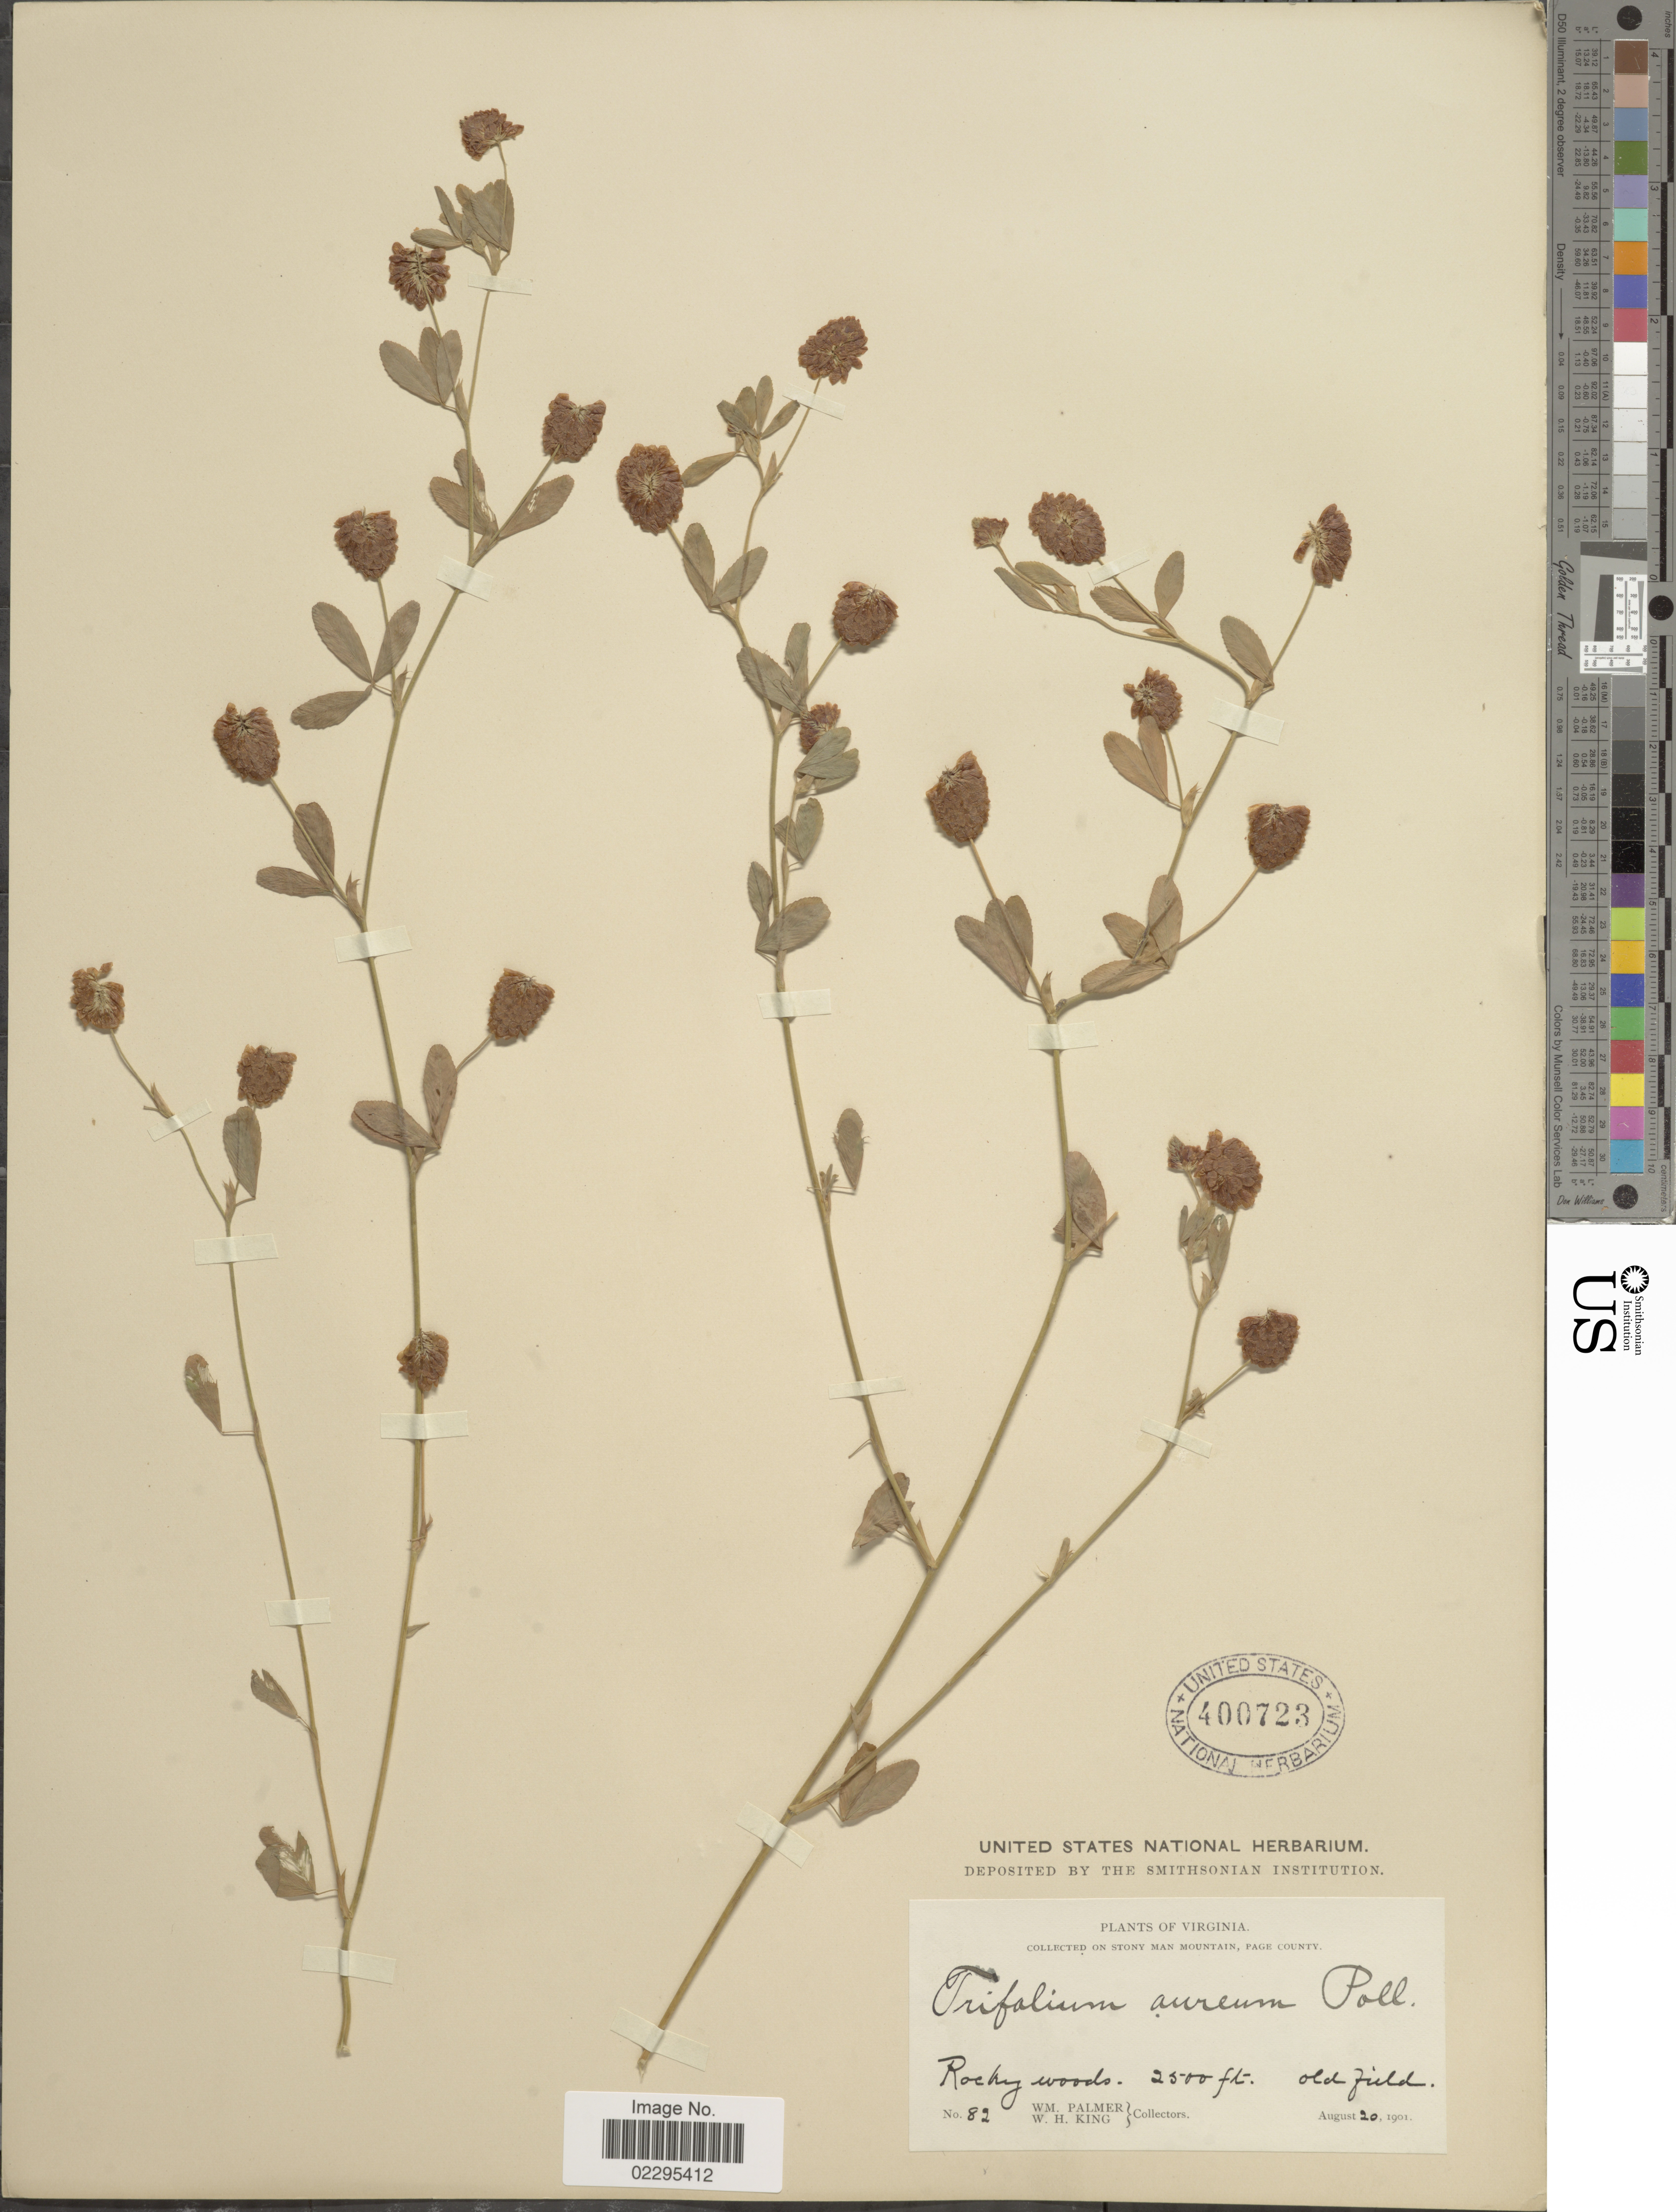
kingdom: Plantae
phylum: Tracheophyta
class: Magnoliopsida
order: Fabales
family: Fabaceae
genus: Trifolium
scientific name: Trifolium agrarium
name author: L.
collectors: W. Palmer & W. H. King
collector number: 82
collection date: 1901-08-20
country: United States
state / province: Virginia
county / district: Page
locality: Stony Man Mountain, Page County.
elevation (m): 762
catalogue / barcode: US 400723